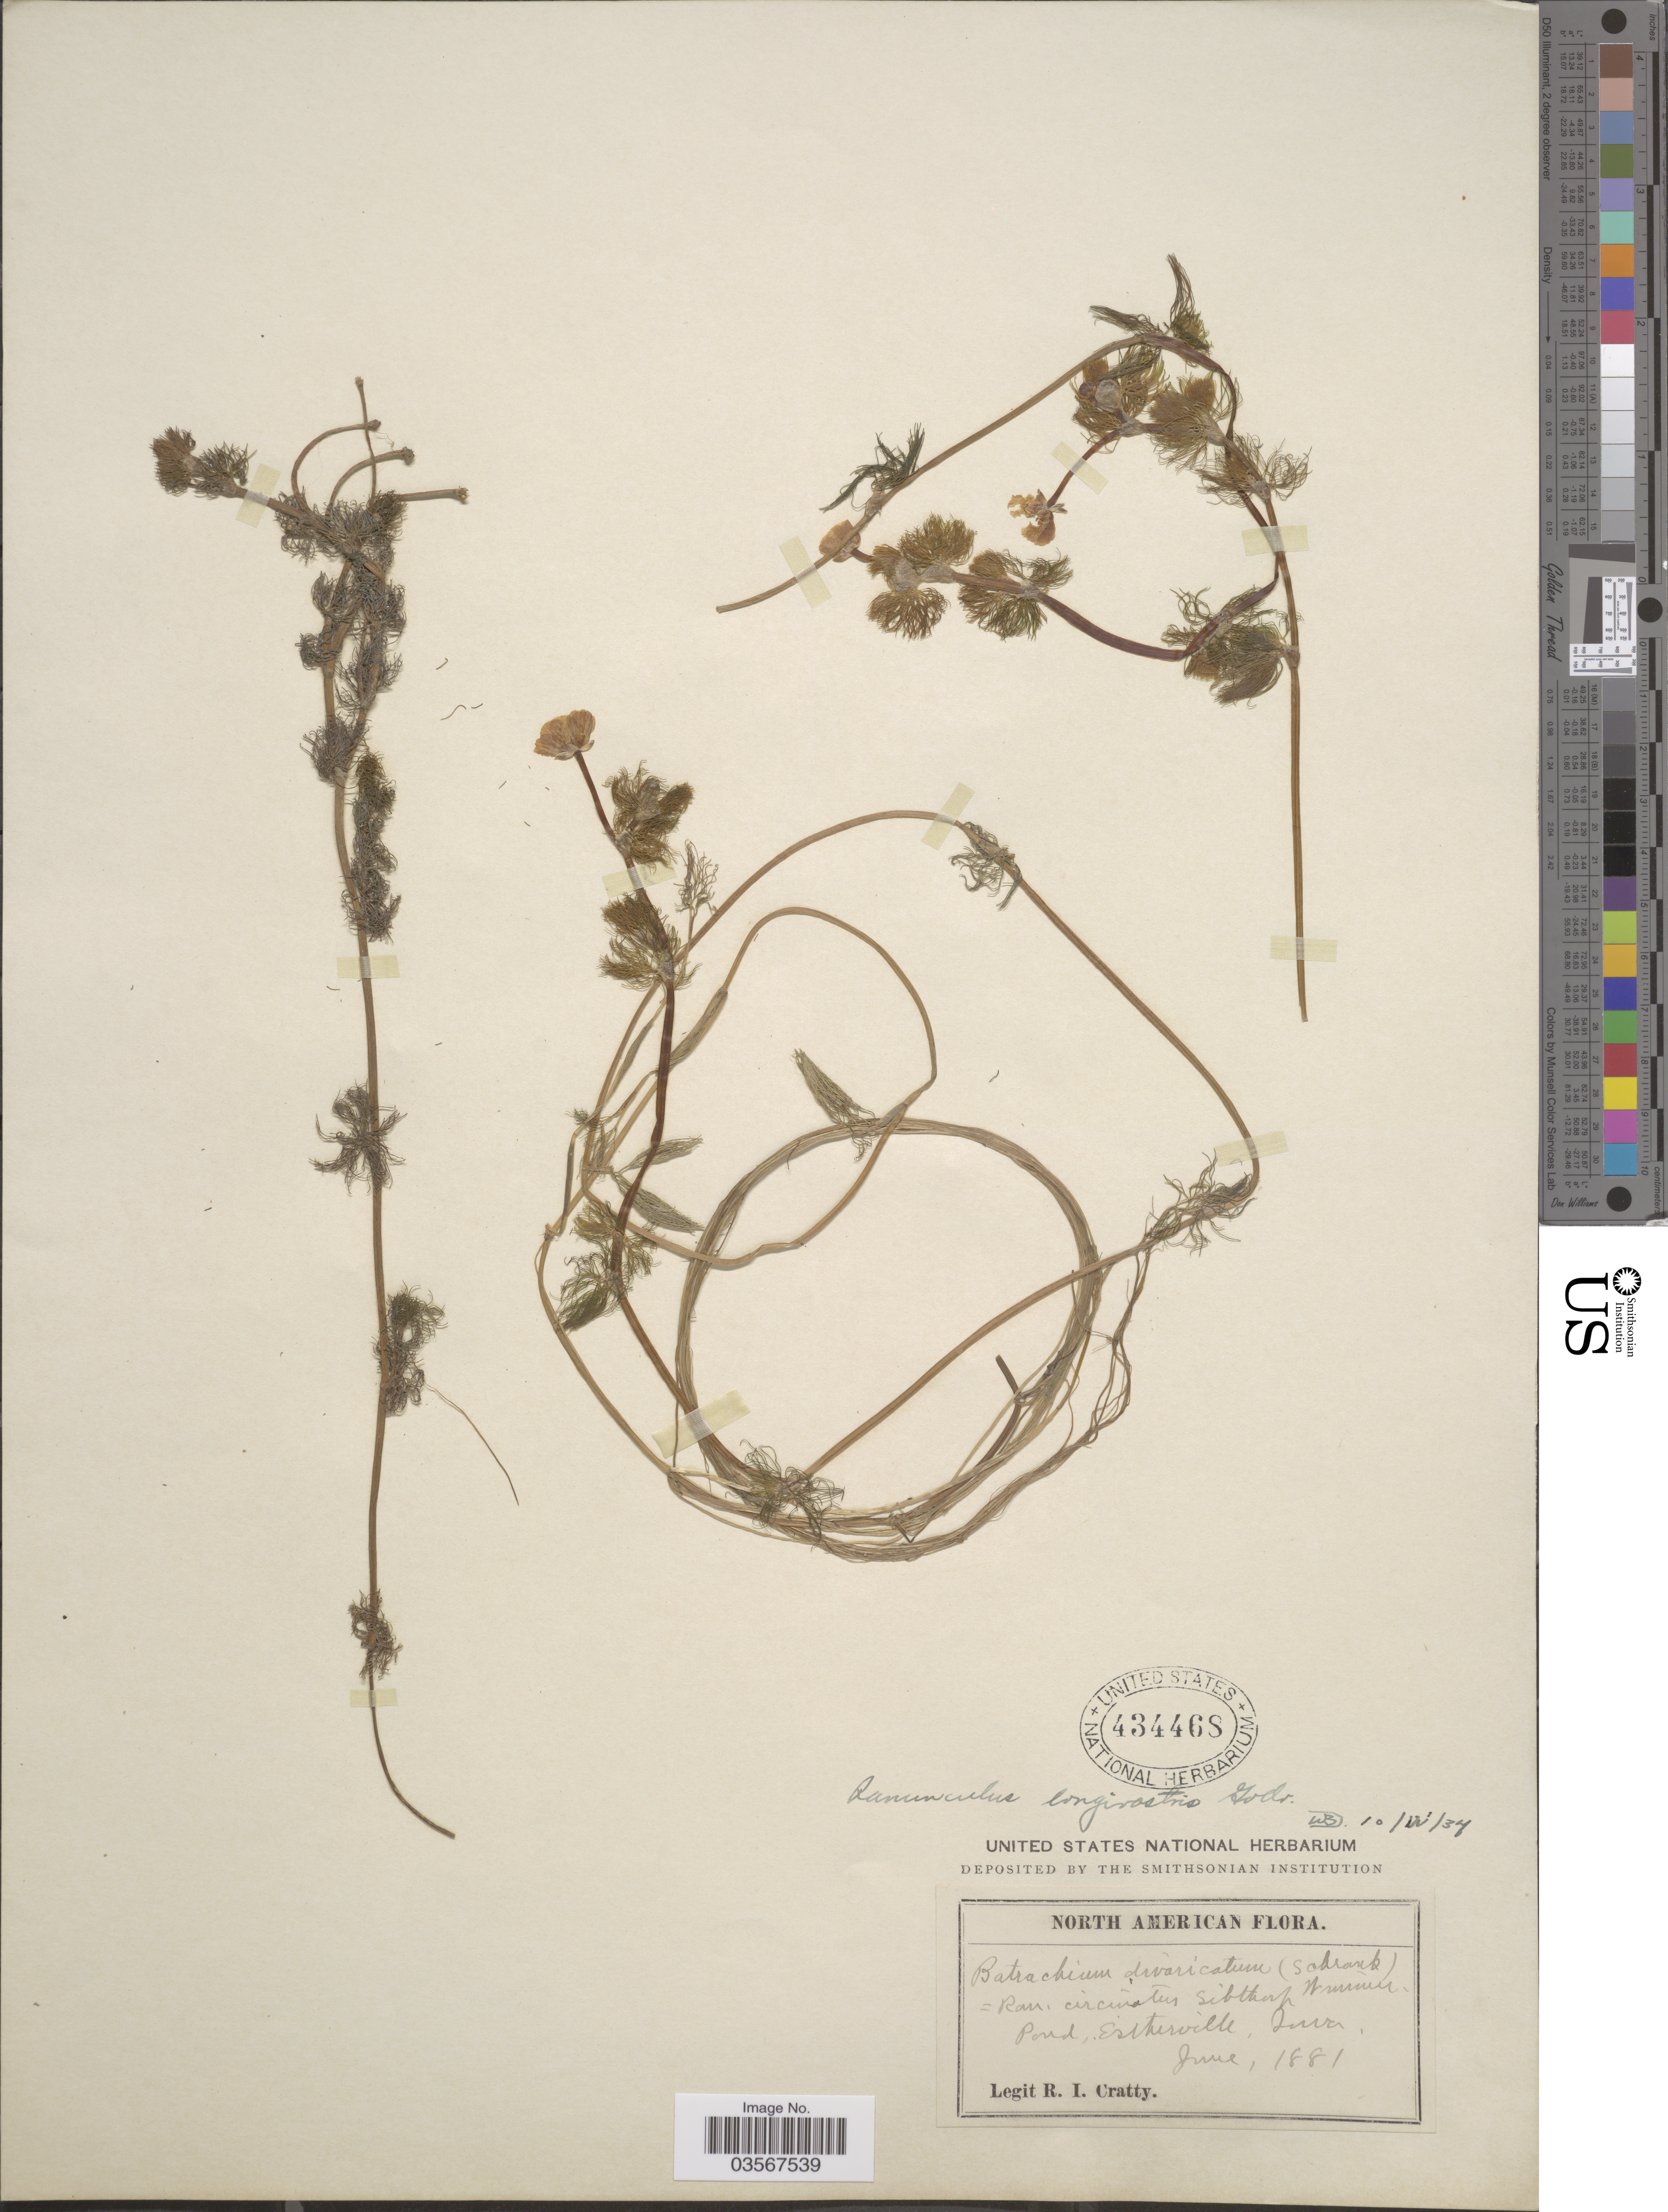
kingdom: Plantae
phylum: Tracheophyta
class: Magnoliopsida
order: Ranunculales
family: Ranunculaceae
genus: Ranunculus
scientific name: Ranunculus longirostris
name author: Godr.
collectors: R. Cratty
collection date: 1881-06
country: United States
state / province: Iowa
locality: Pond, Estherville.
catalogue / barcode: US 434468